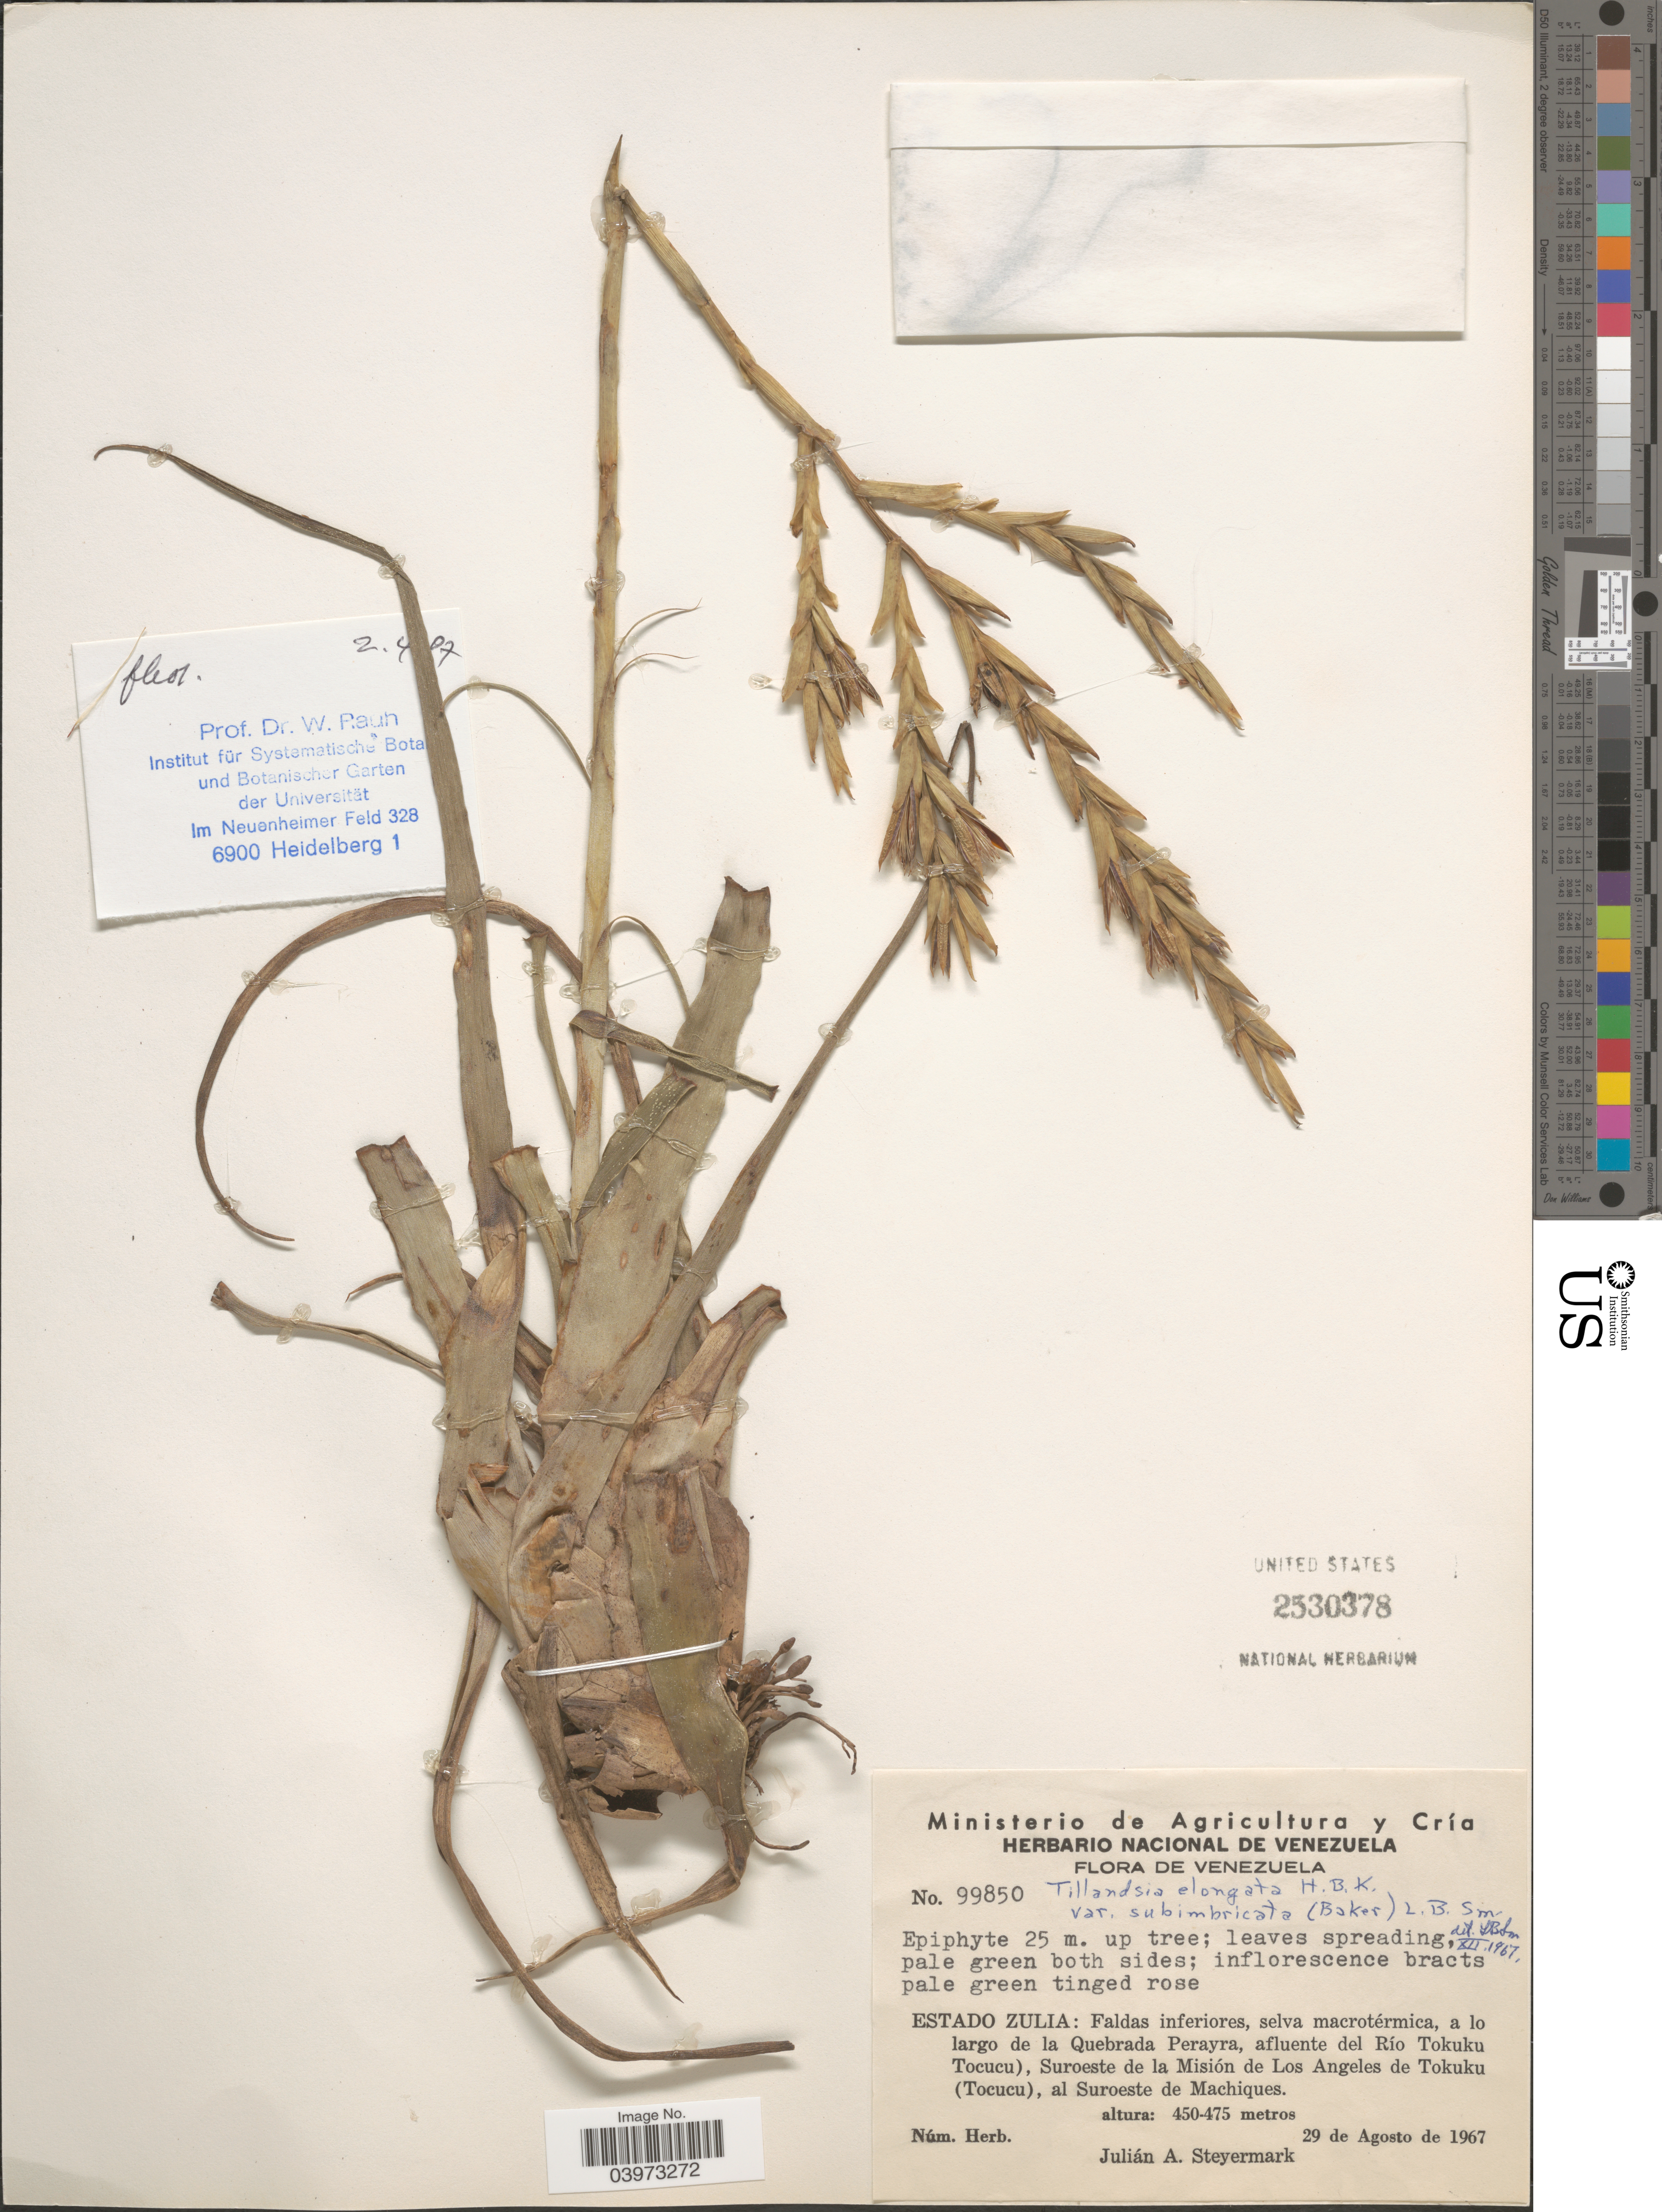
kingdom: Plantae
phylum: Tracheophyta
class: Liliopsida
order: Poales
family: Bromeliaceae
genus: Tillandsia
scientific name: Tillandsia elongata var. subimbricata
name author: (Baker) L.B. Sm.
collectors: J. Steyermark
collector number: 99850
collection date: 1967-08-29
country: Venezuela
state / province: Zulia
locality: A lo largo de la Quebrada Perayra, afluente del Río Tokuku Tocucu), Suroeste de la Misión de Los Angeles de Tokuku (Tocucu), al Suroeste de Machiques.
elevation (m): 450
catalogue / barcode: US 2530378